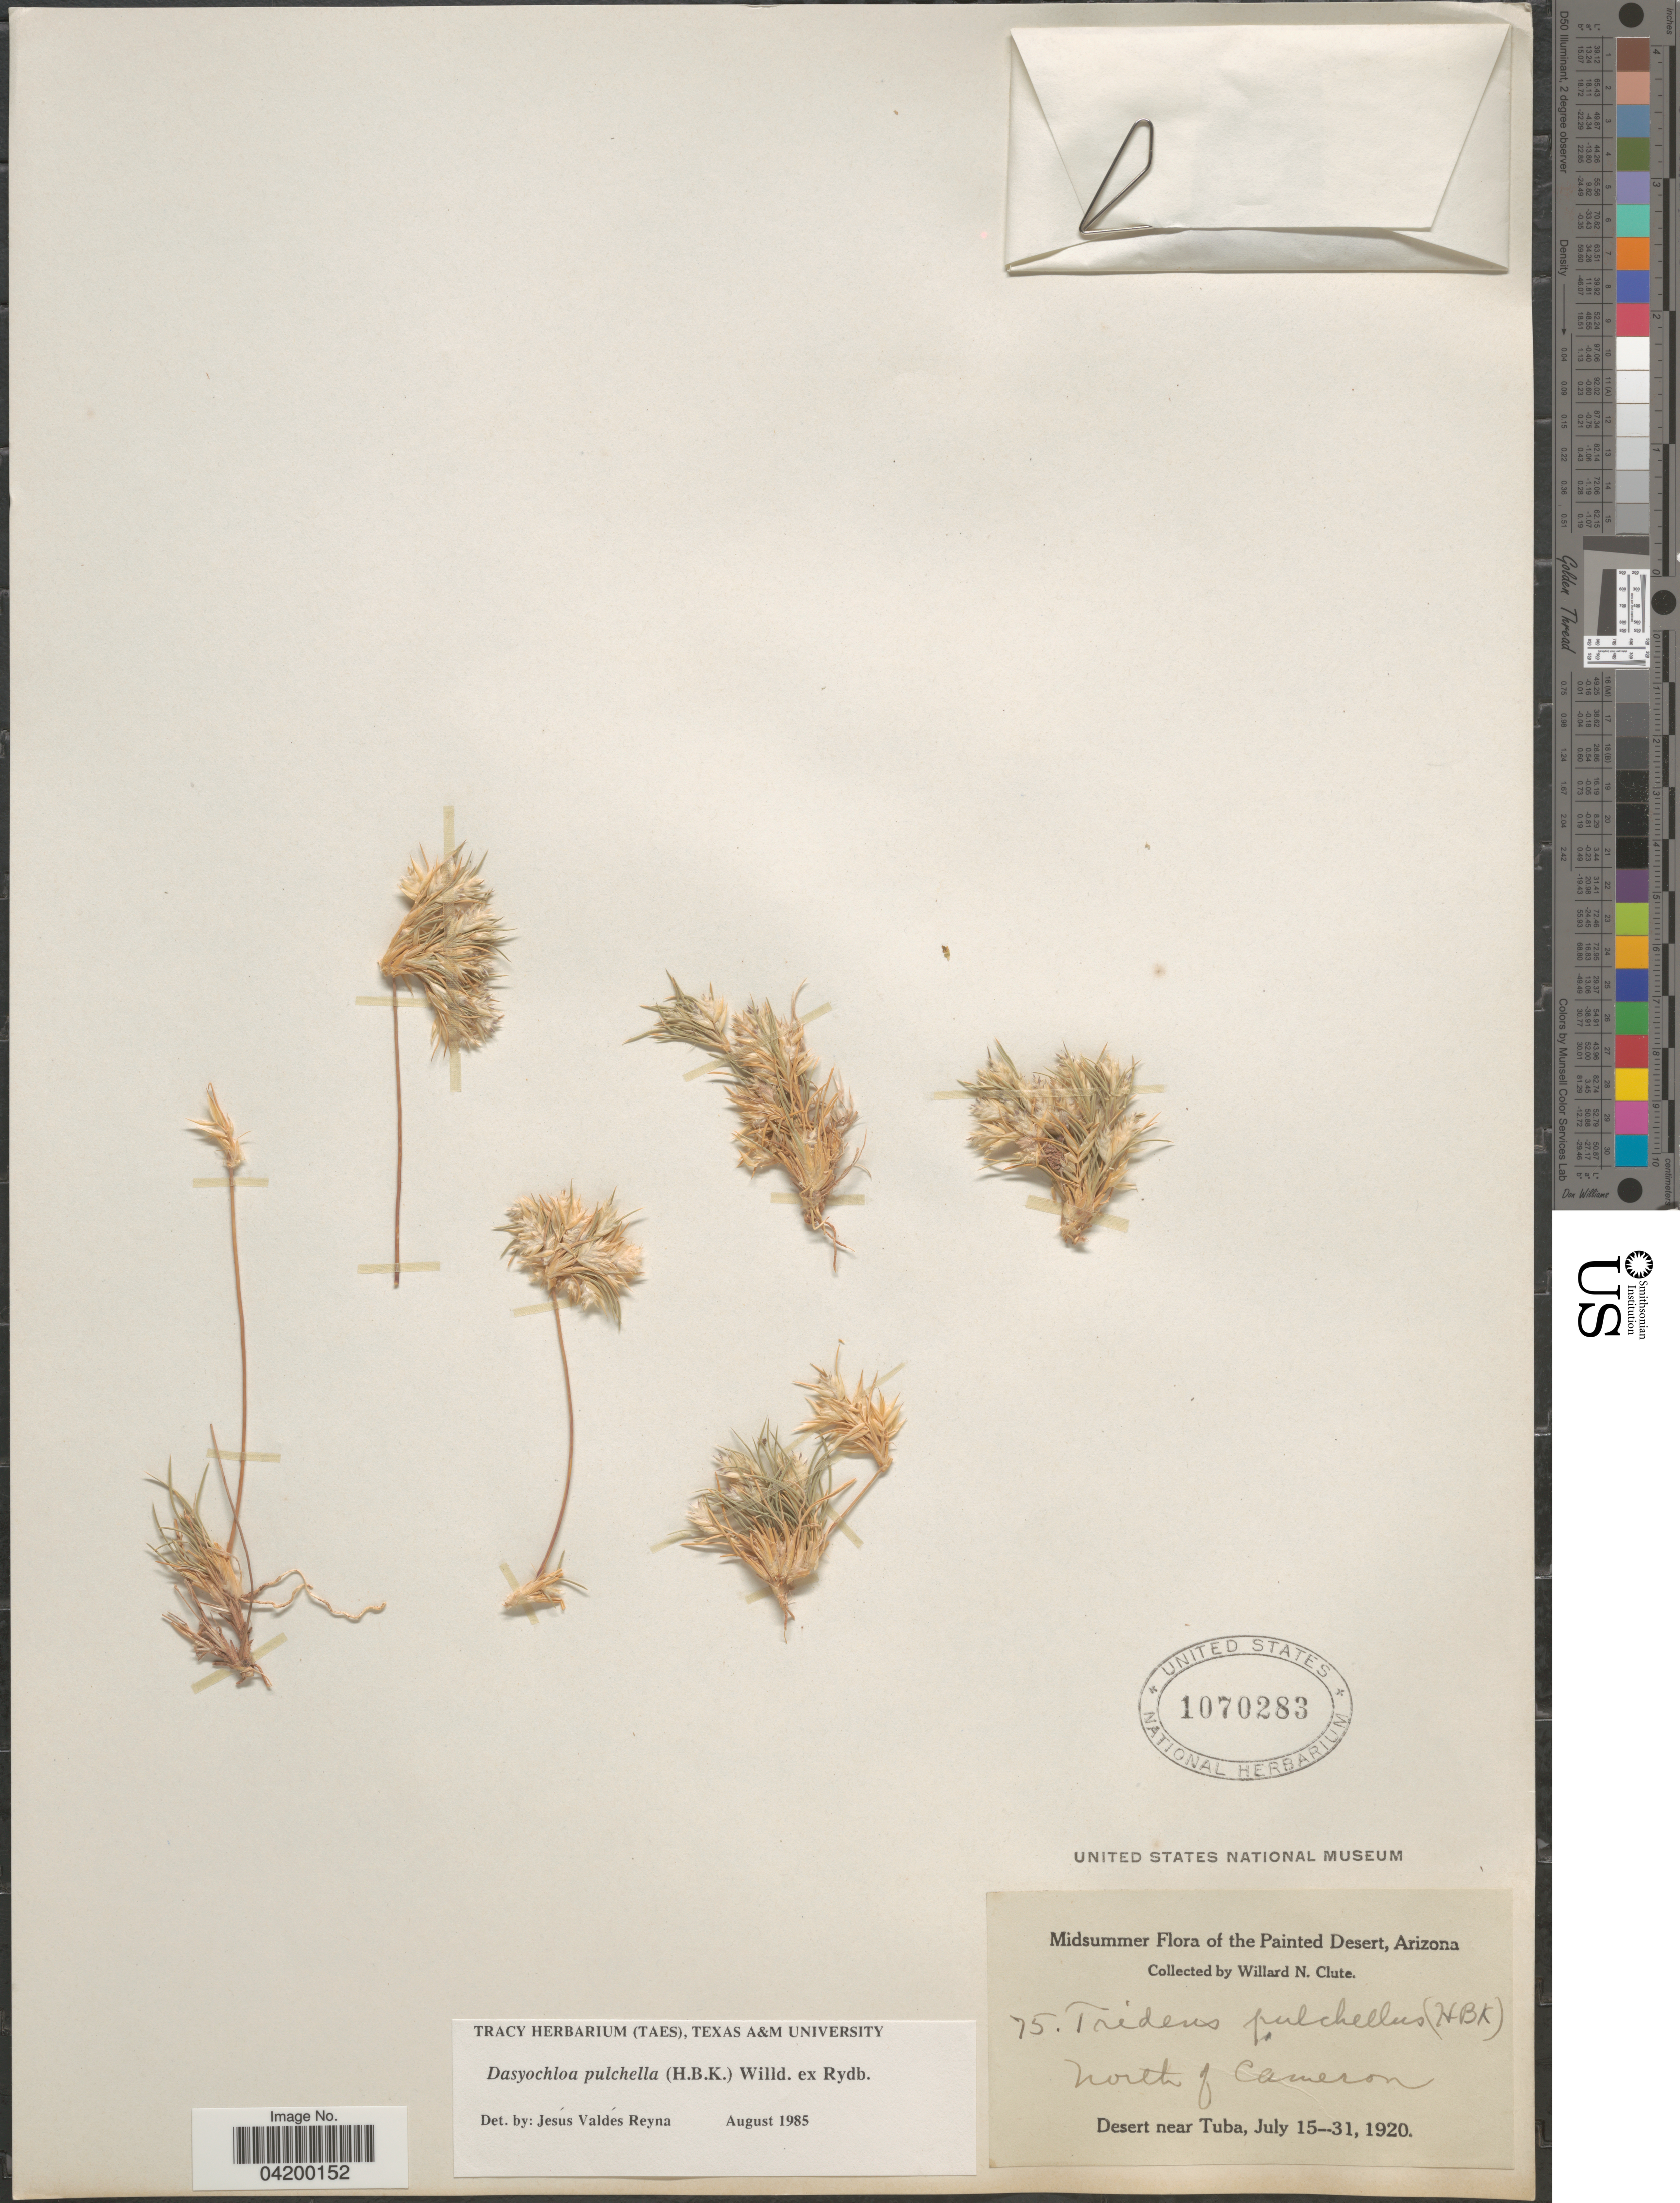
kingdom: Plantae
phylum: Tracheophyta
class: Liliopsida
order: Poales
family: Poaceae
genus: Dasyochloa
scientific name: Dasyochloa pulchella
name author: (Kunth) Willd. ex Rydb.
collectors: W. N. Clute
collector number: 75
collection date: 1920-07-15/1920-07-31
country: United States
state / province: Arizona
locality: Painted Desert. North of Cameron. Desert near Tuba.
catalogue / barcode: US 1070283